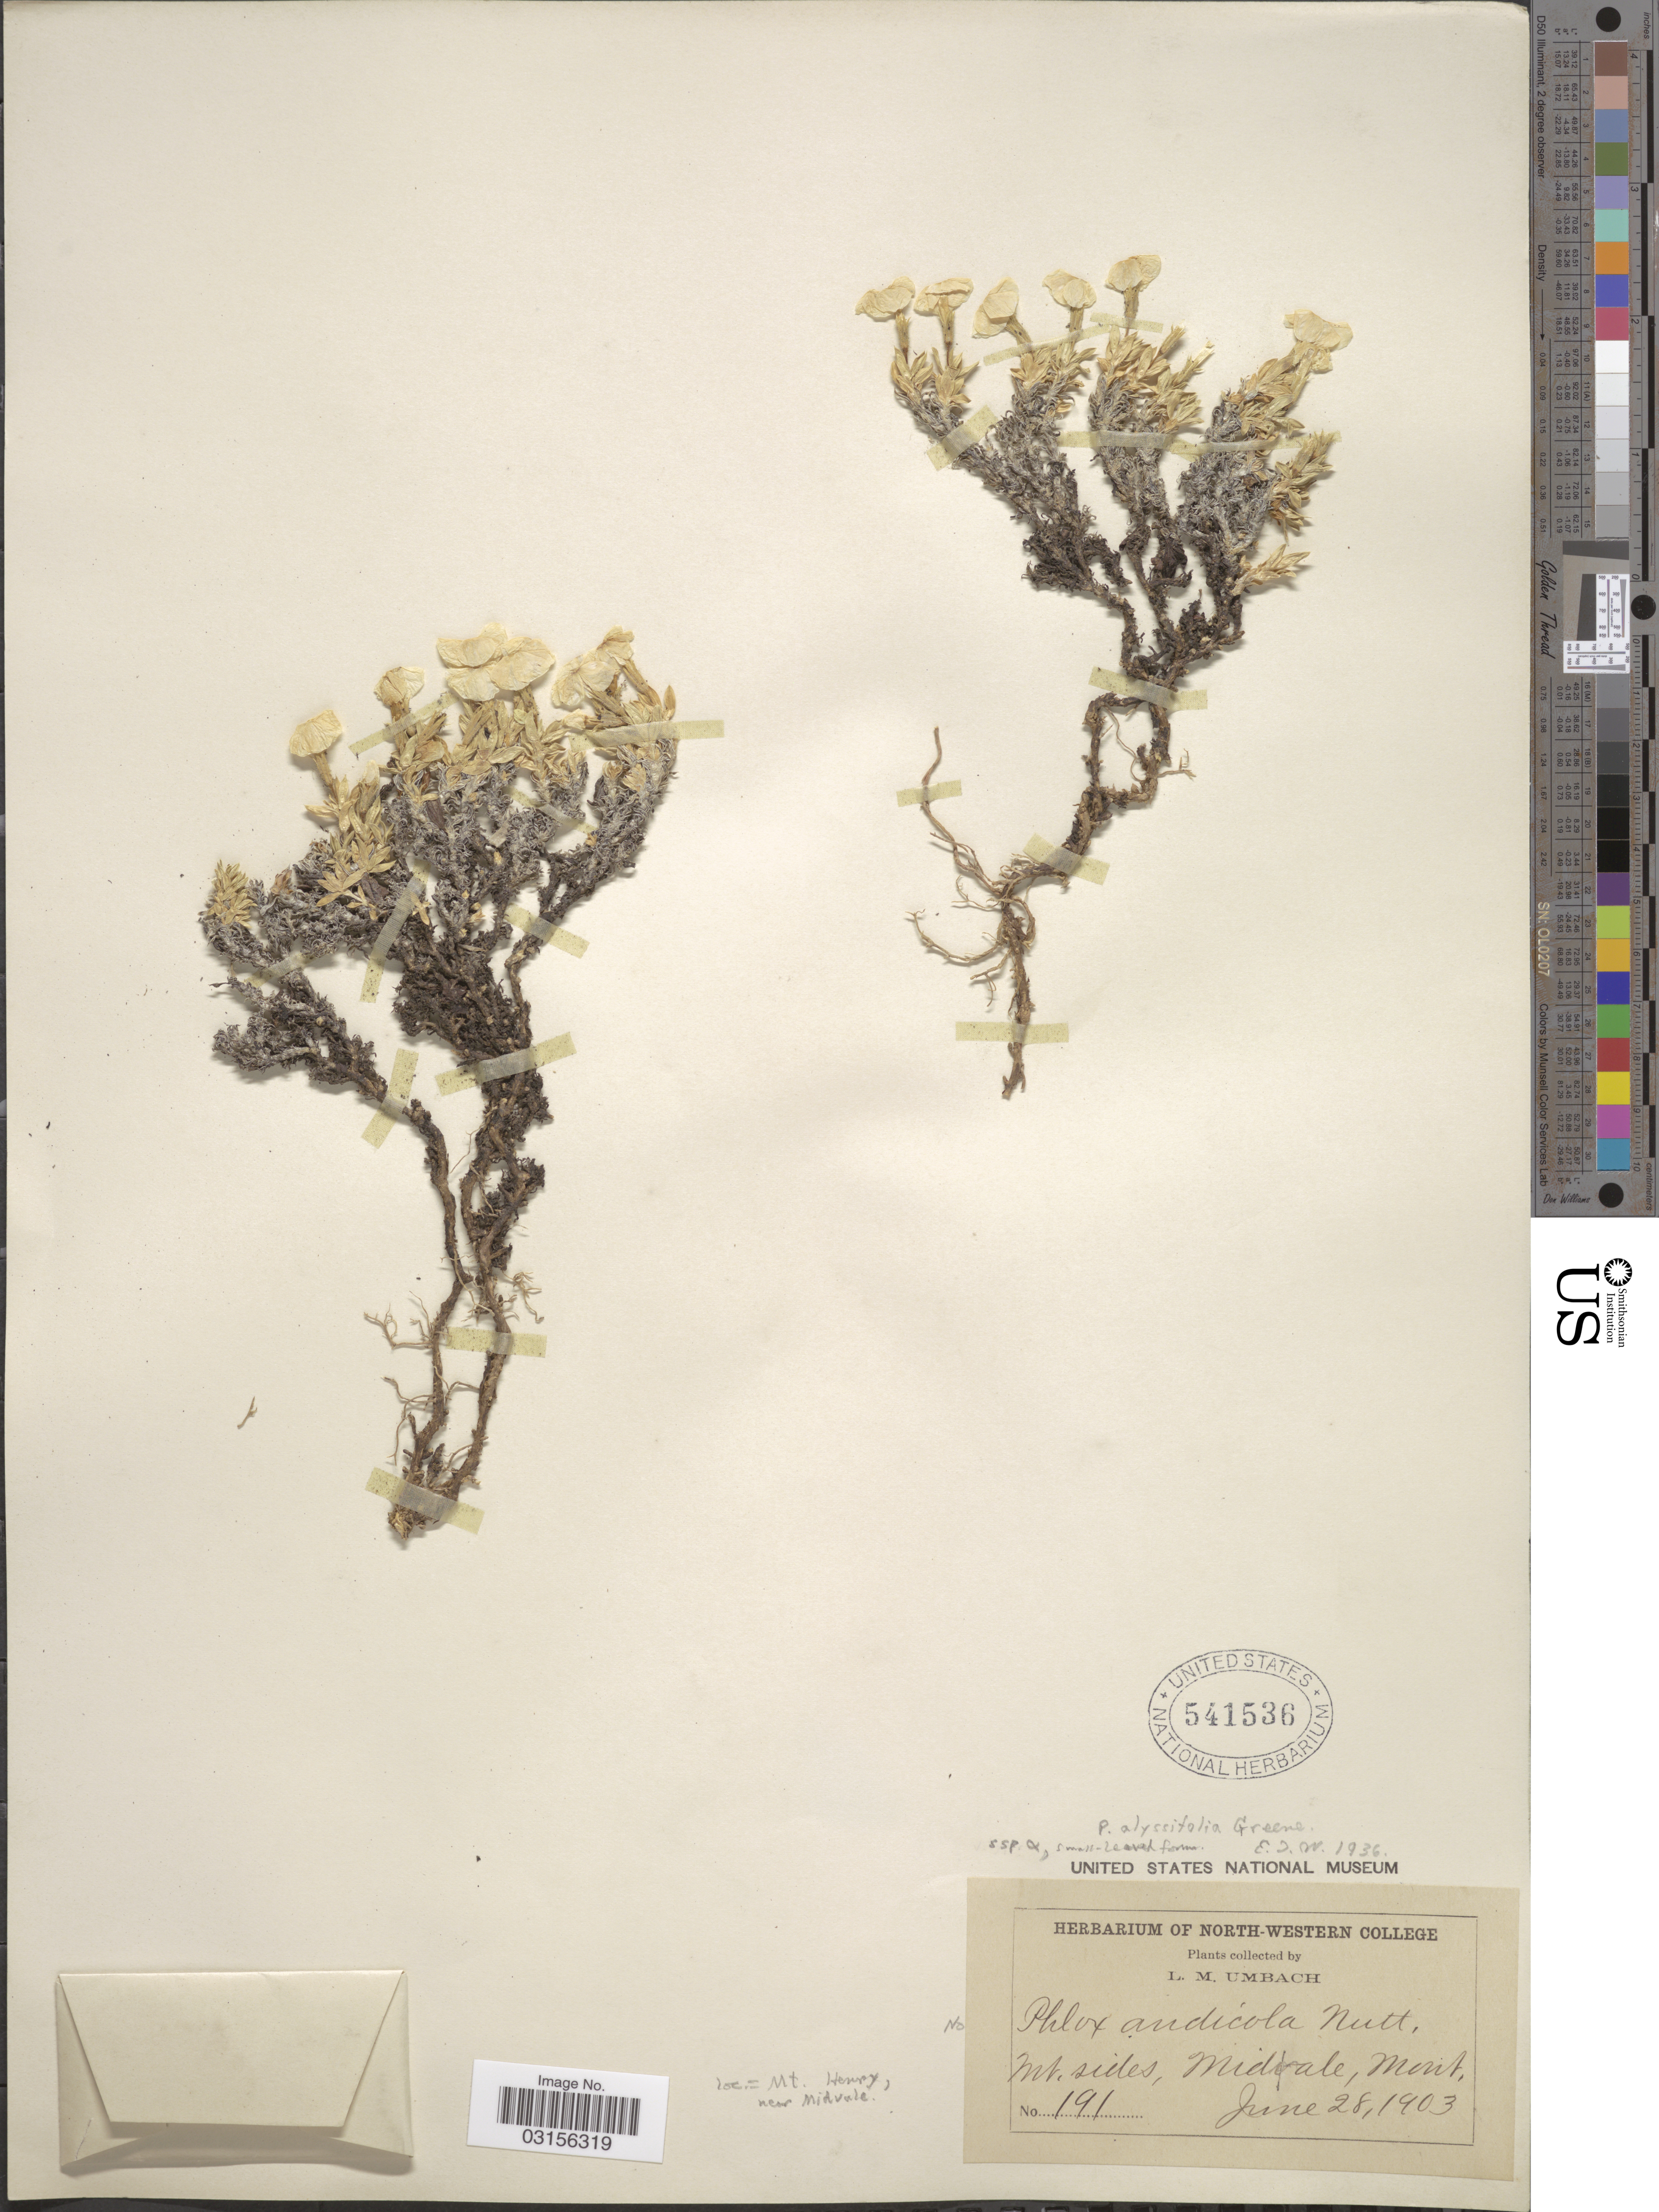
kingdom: Plantae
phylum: Tracheophyta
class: Magnoliopsida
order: Ericales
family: Polemoniaceae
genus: Phlox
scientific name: Phlox alyssifolia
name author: Greene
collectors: L. M. Umbach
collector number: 191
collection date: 1903-06-28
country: United States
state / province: Montana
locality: Mt. sides, Midvale, Mont. Mt Henry, near Midvale.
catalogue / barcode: US 541536